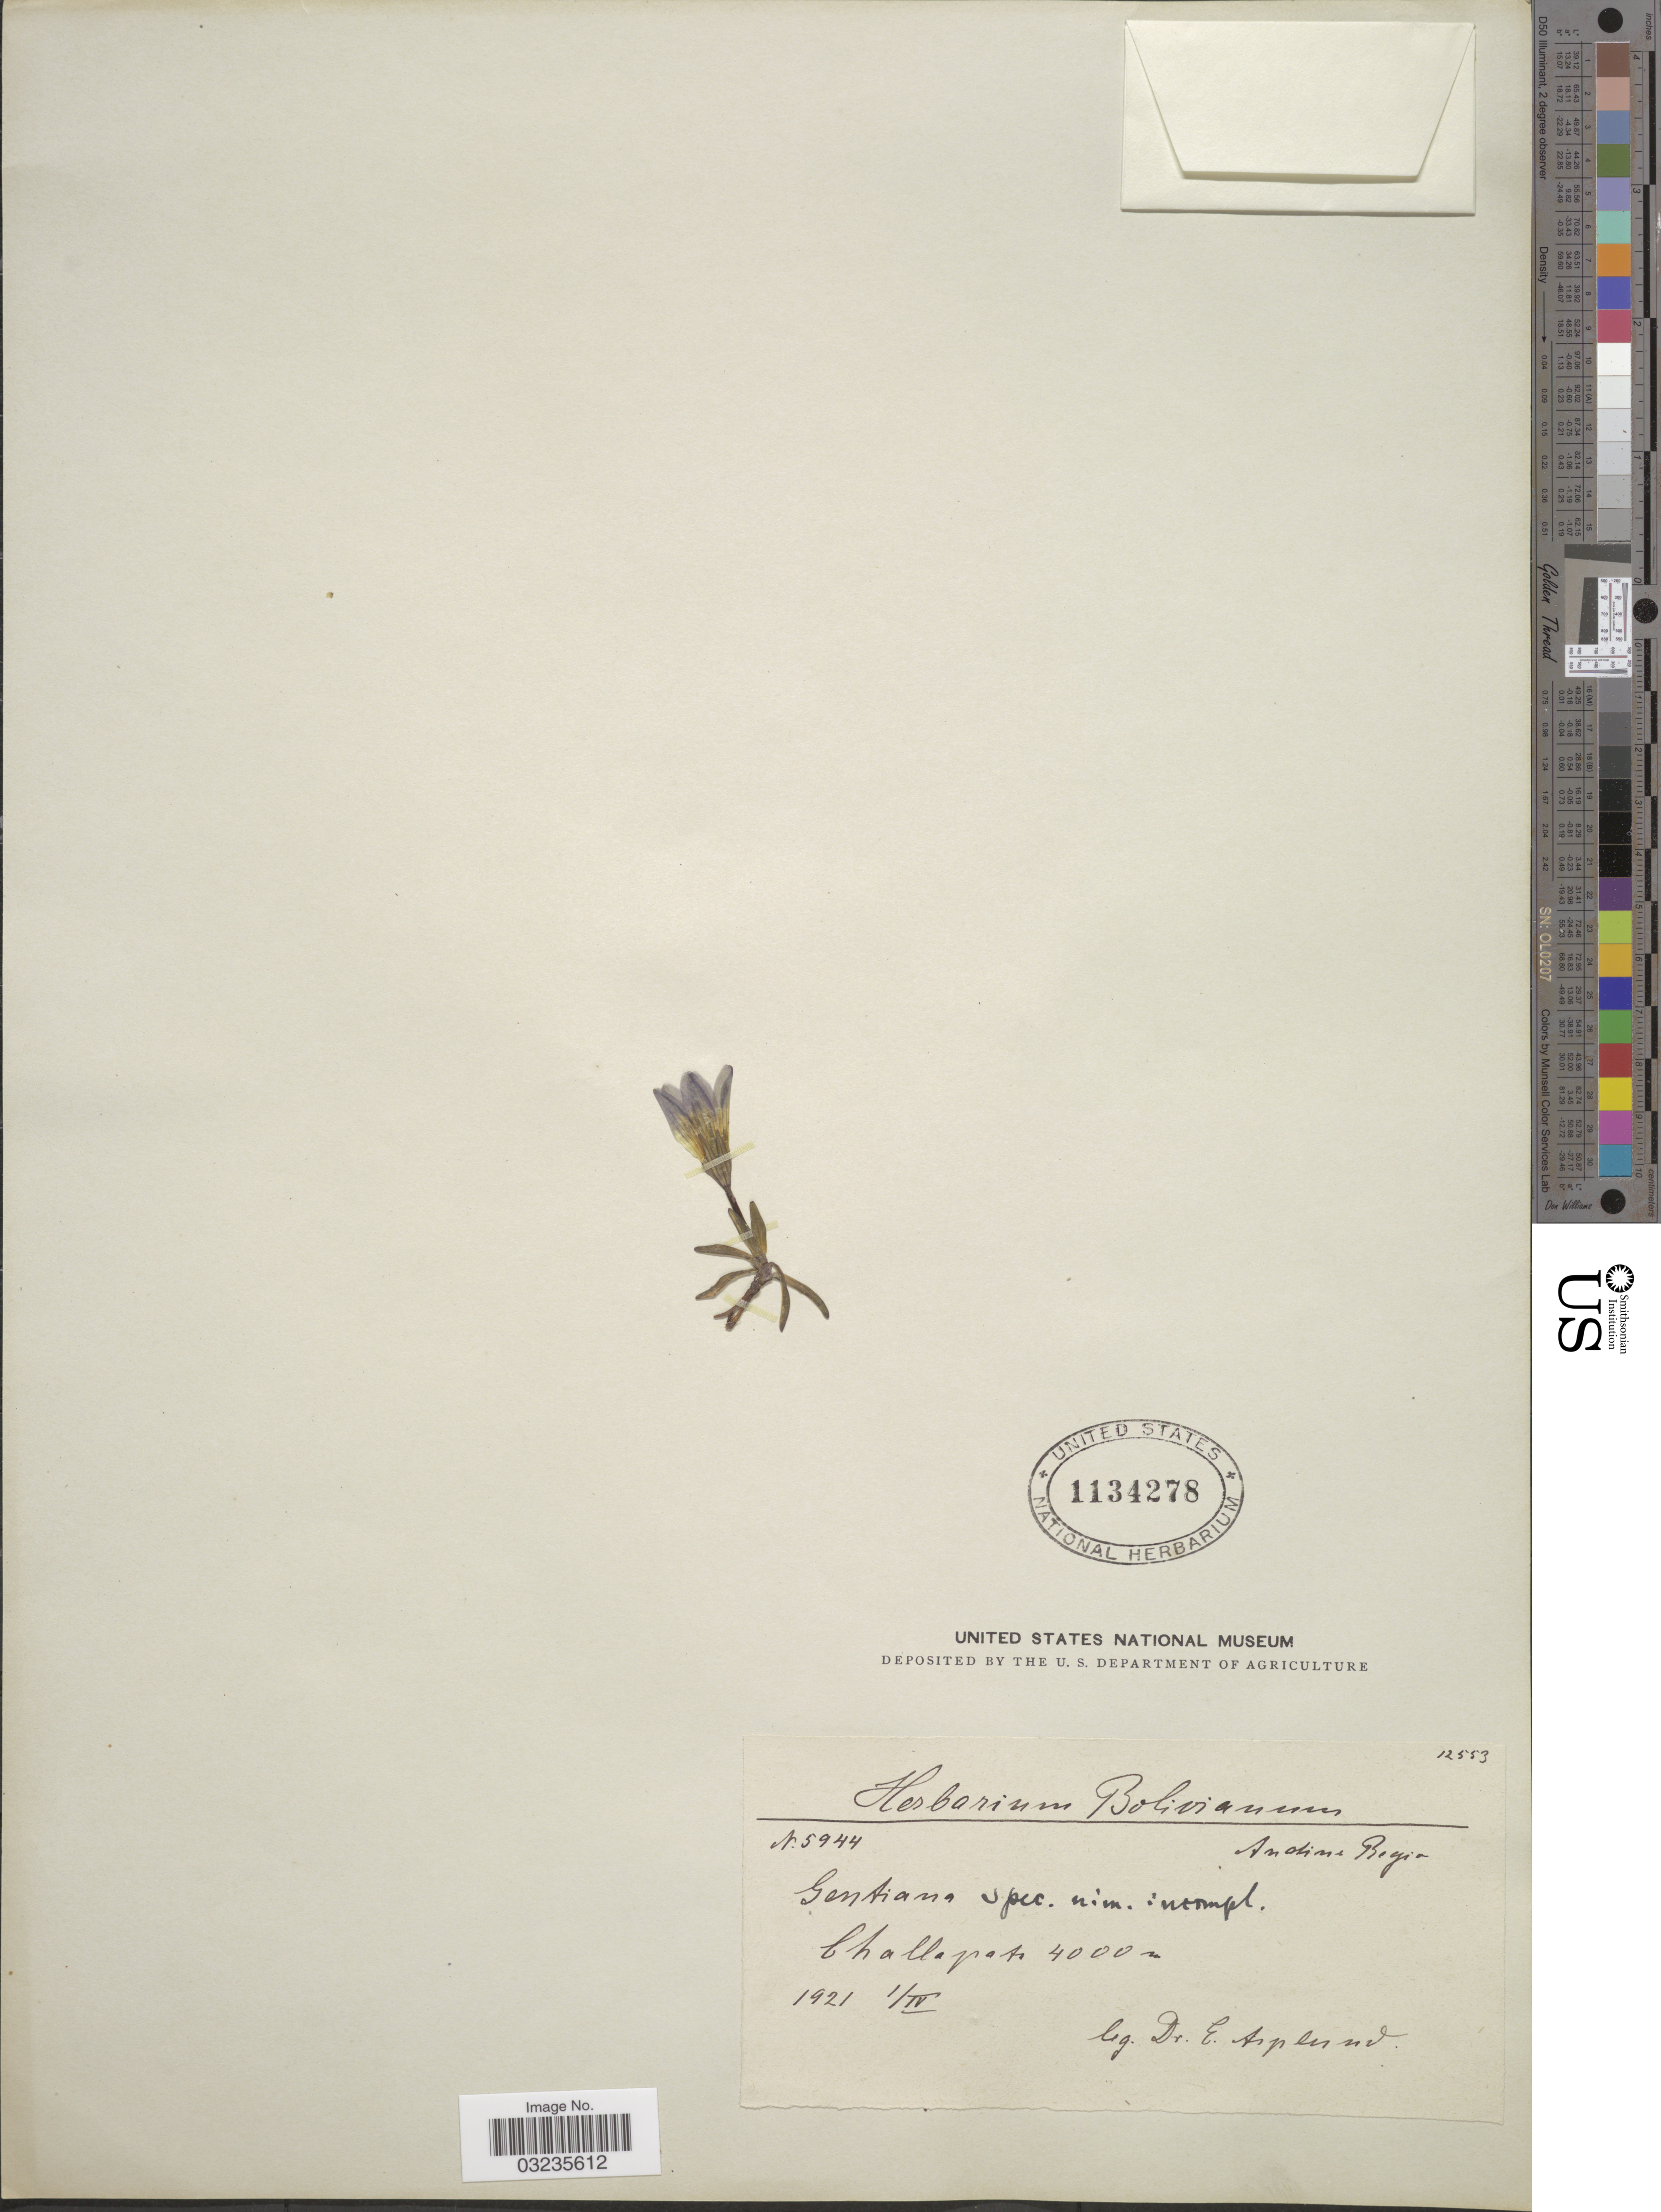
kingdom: Plantae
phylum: Tracheophyta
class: Magnoliopsida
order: Gentianales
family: Gentianaceae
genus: Gentiana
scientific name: Gentiana sp.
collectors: E. Asplund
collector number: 5944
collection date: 1921-04-01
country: Bolivia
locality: Andine Region. Challapata.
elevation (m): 4000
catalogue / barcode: US 1134278